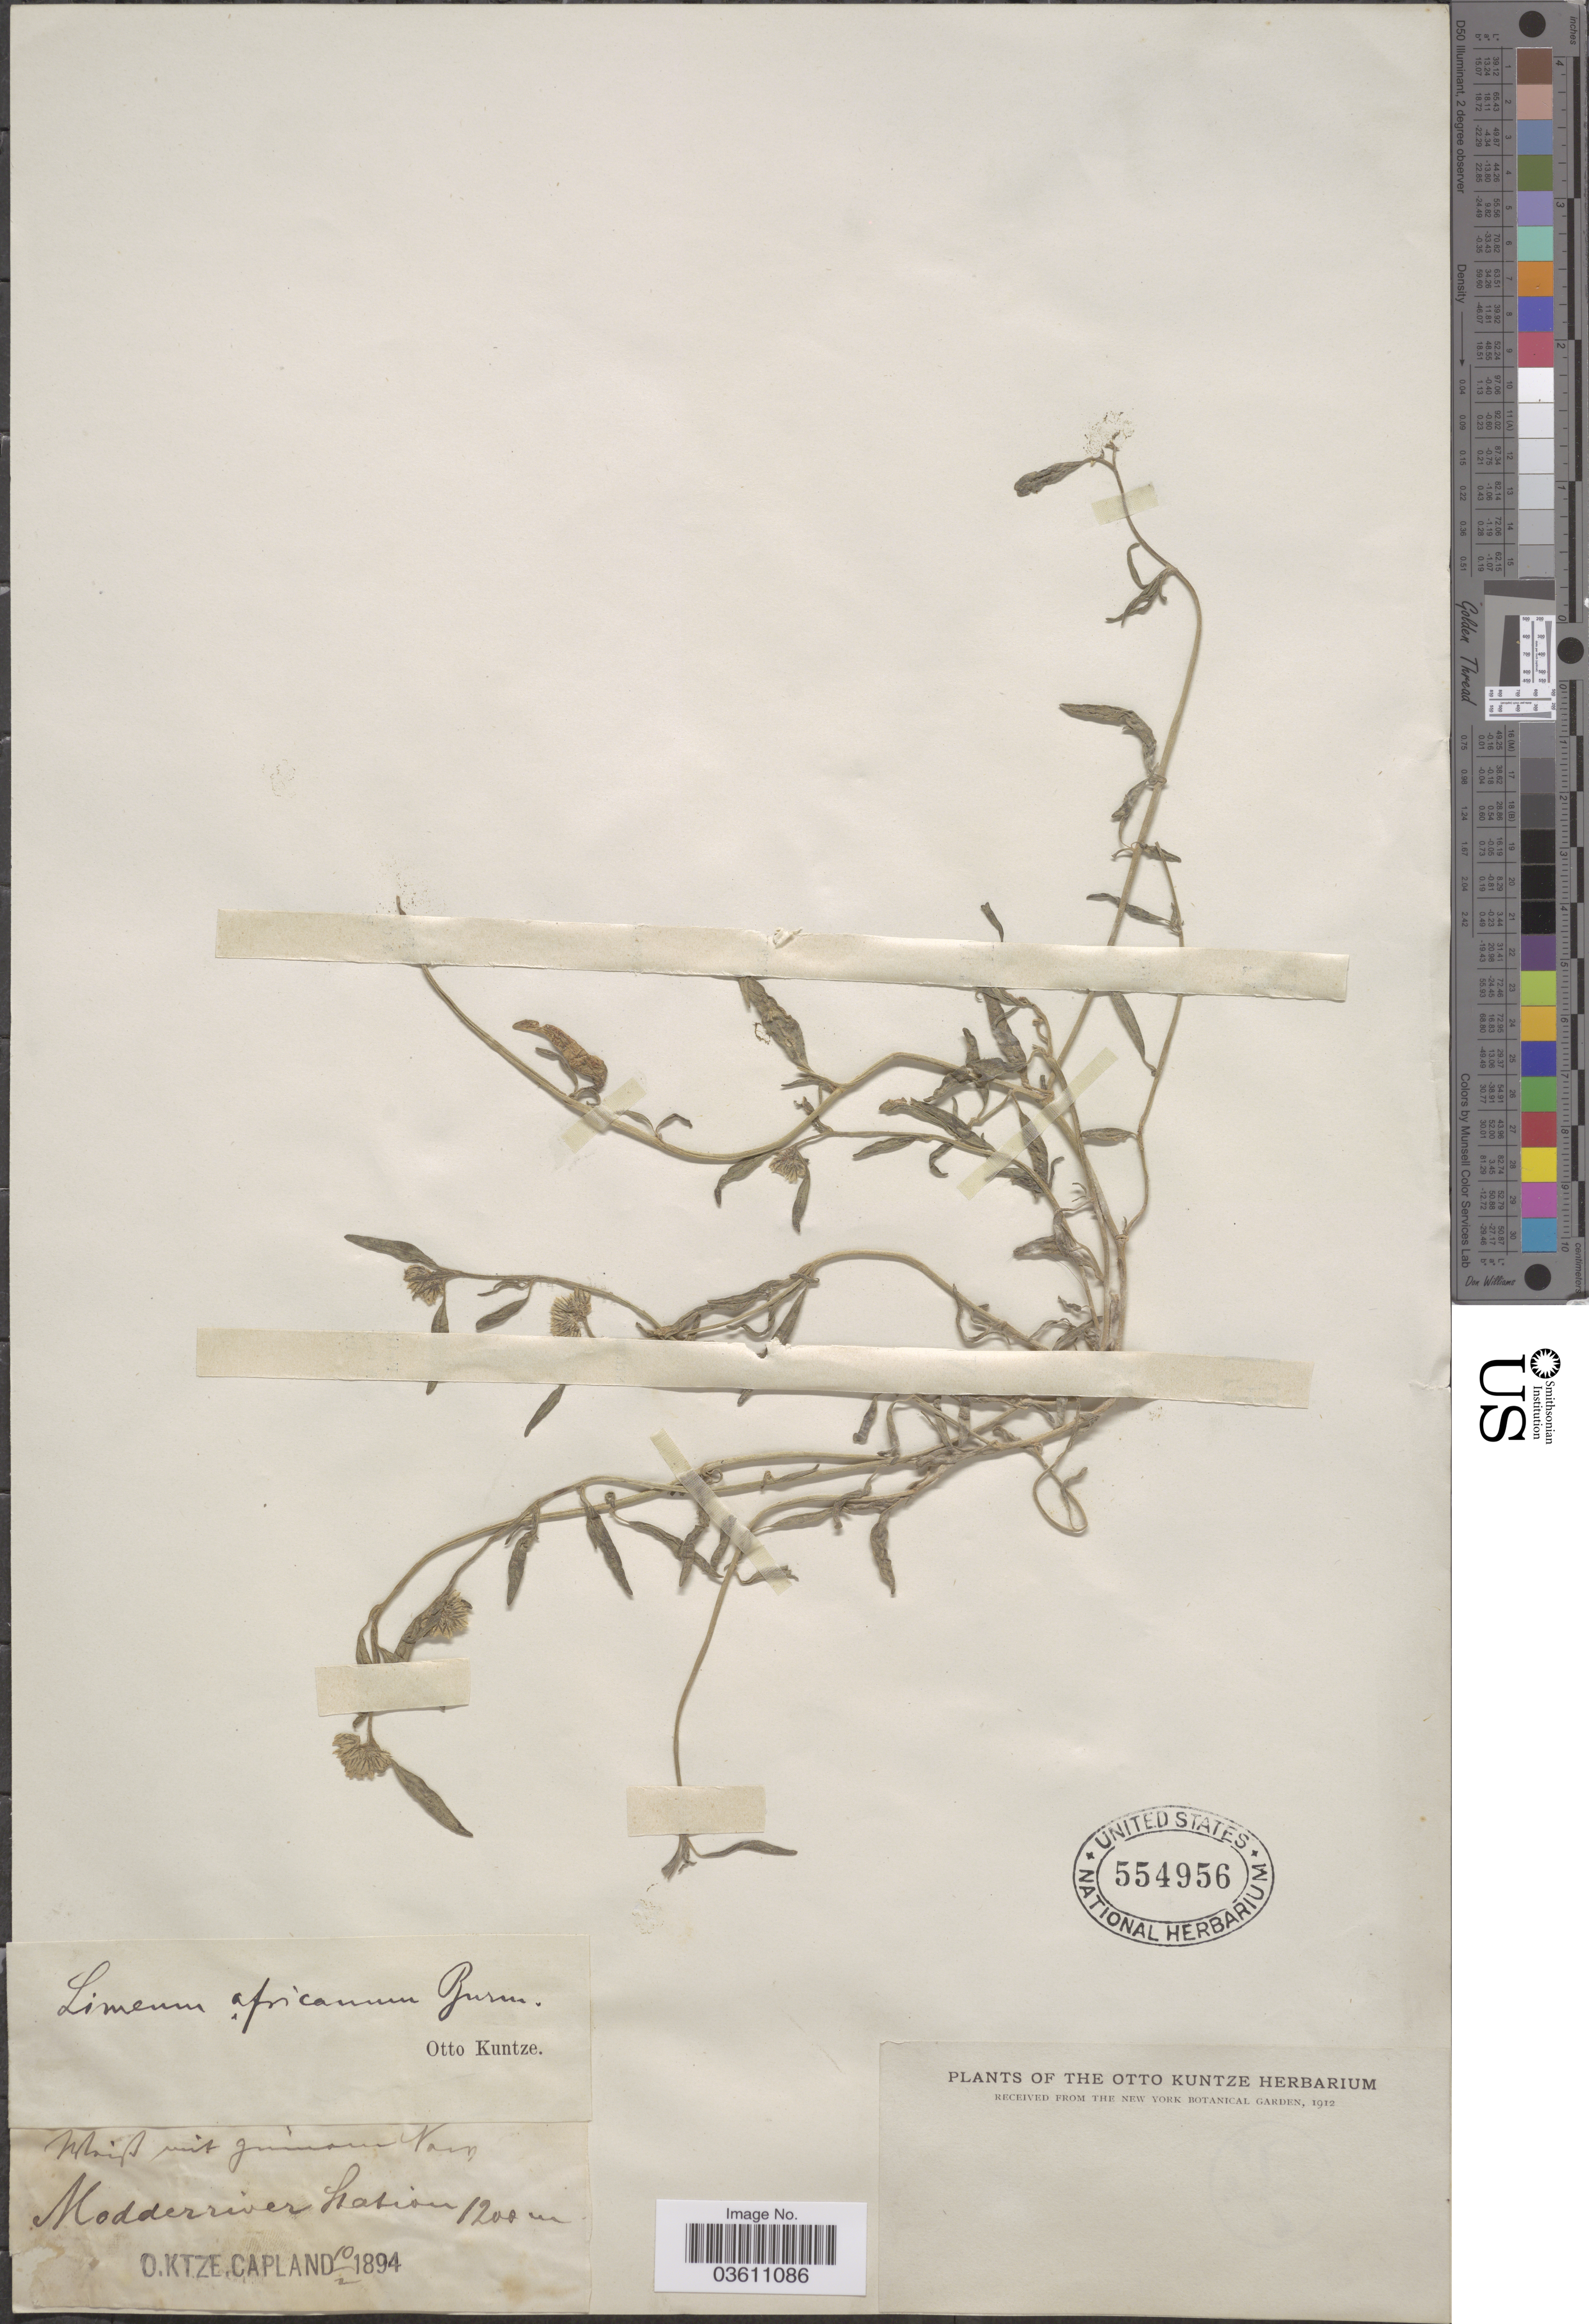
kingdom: Plantae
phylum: Tracheophyta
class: Magnoliopsida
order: Caryophyllales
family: Limeaceae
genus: Limeum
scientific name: Limeum africanum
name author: L.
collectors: C.E.O. Kuntze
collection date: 1894-02-10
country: South Africa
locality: Modderriver Station.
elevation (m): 1200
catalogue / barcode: US 554956